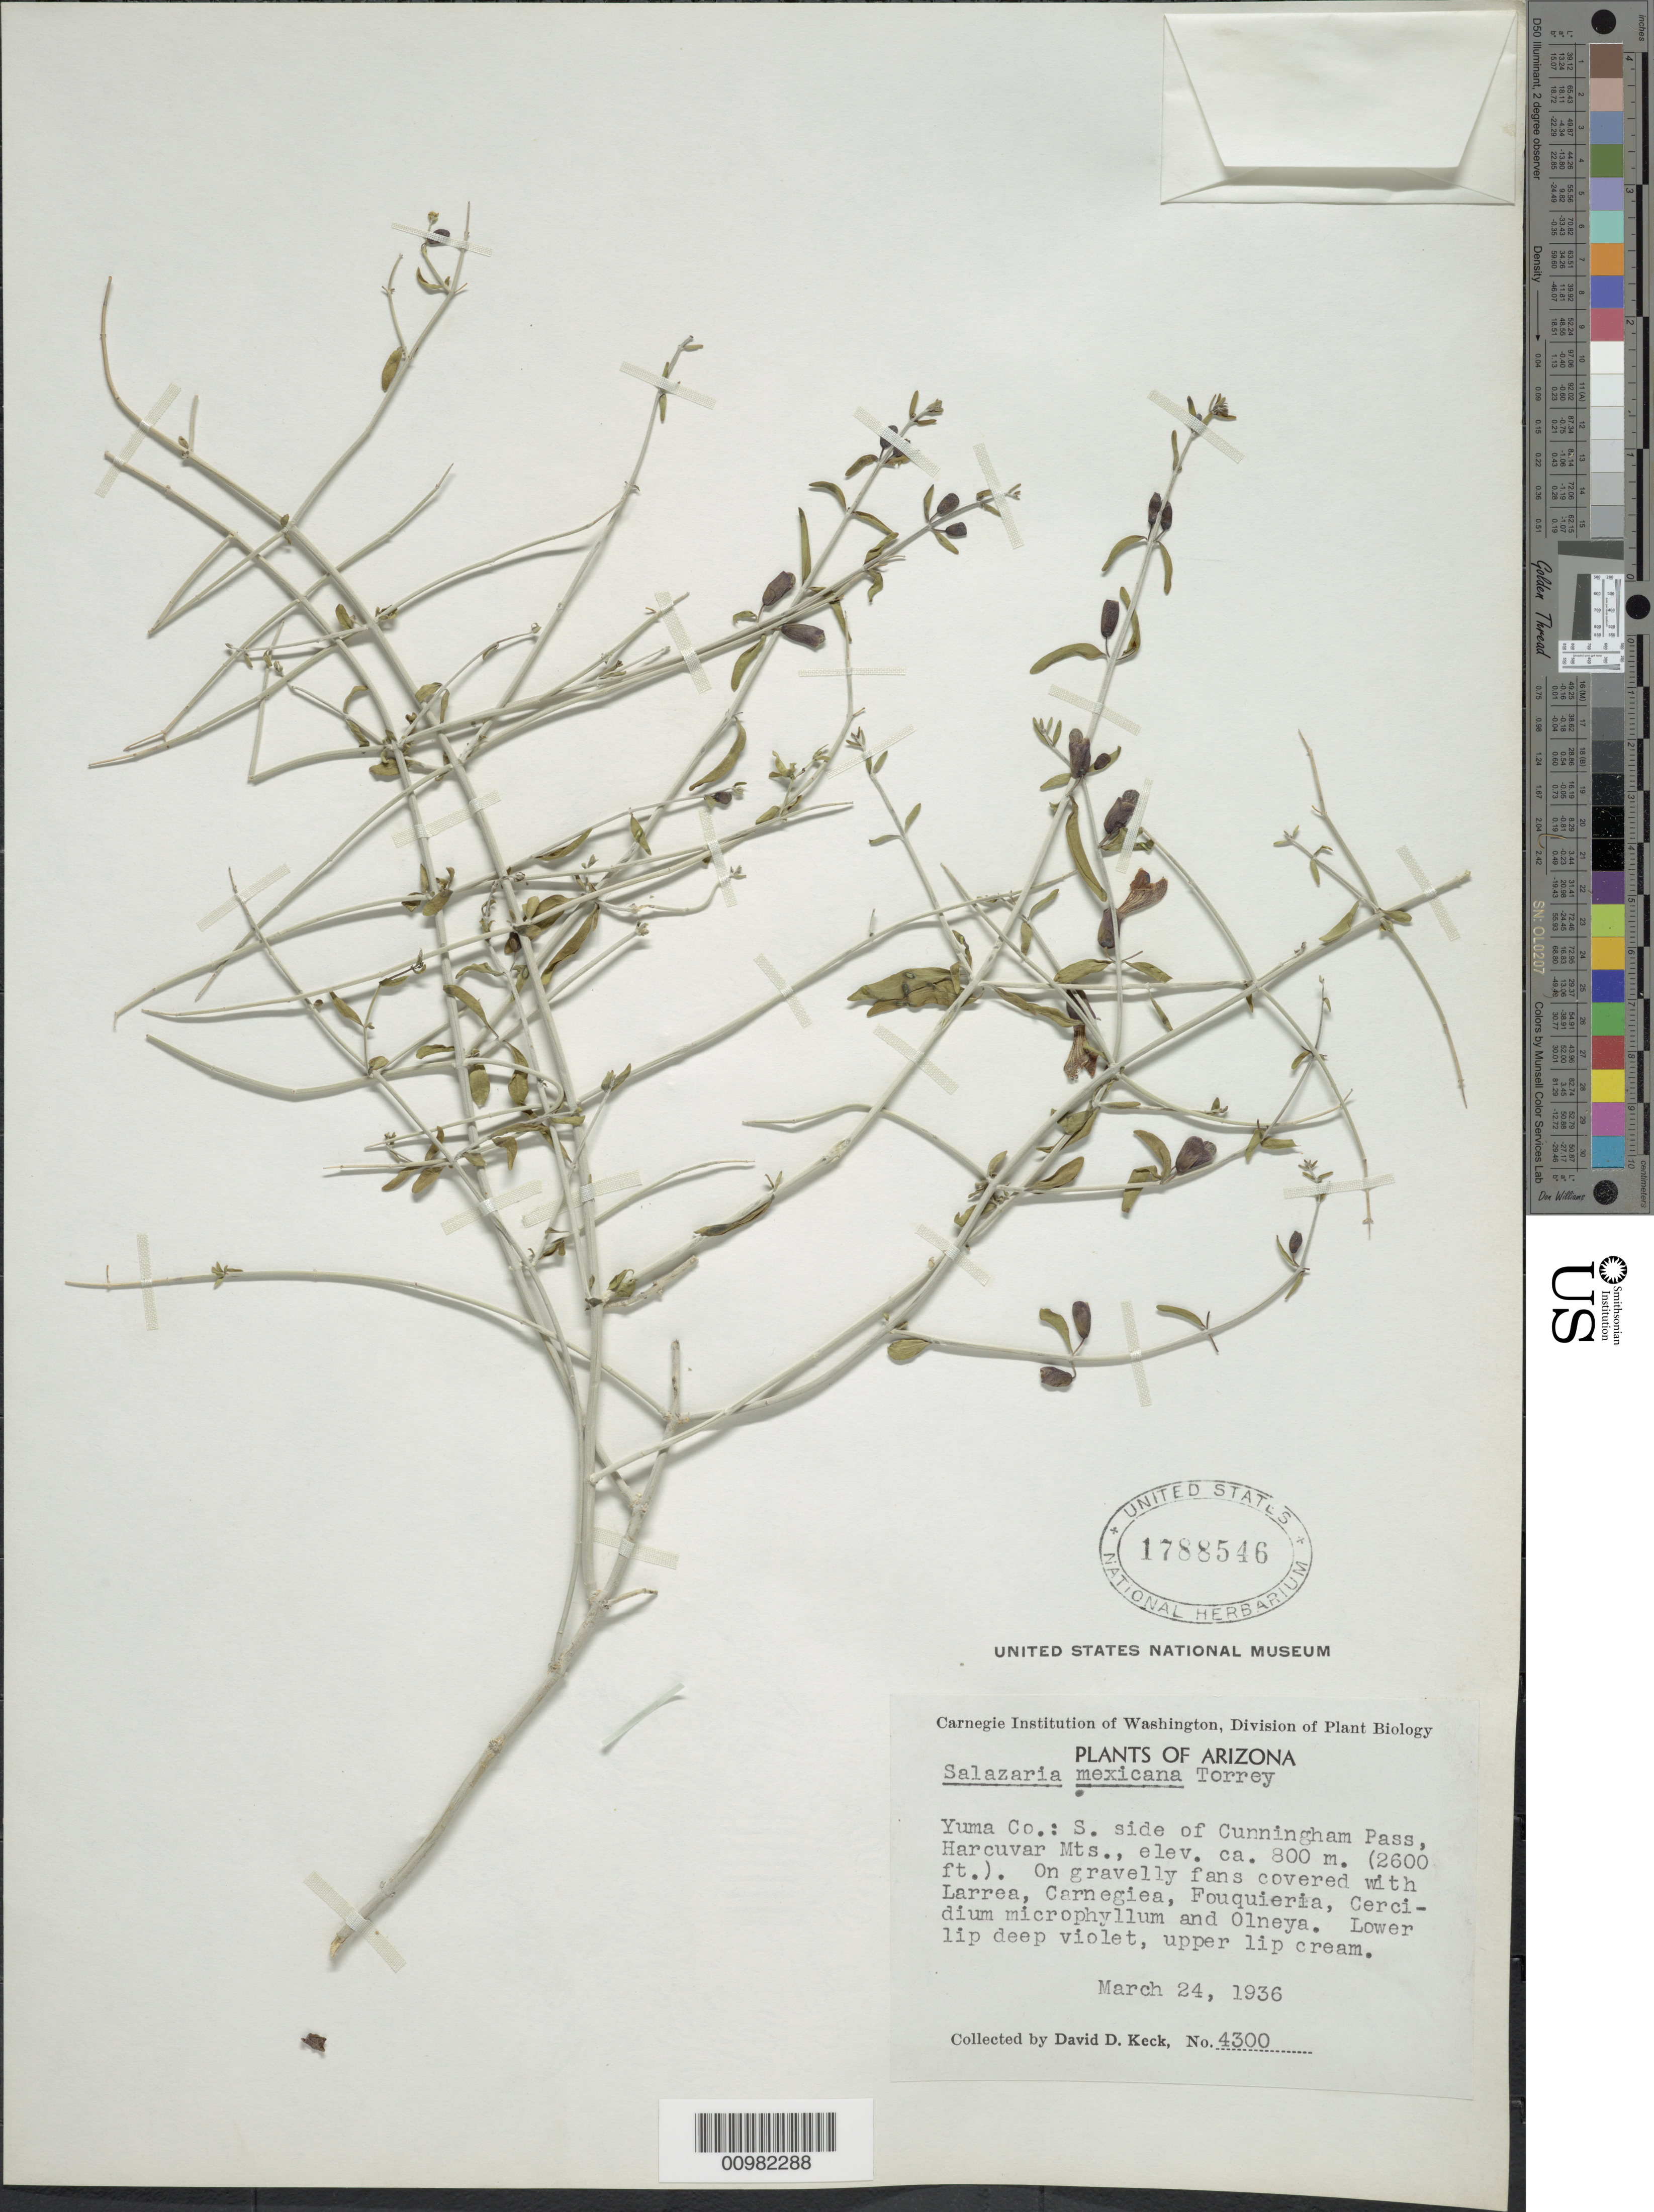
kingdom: Plantae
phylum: Tracheophyta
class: Magnoliopsida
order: Lamiales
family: Lamiaceae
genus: Salazaria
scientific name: Salazaria mexicana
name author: Torr.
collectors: D. D. Keck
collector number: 4300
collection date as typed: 24 Mar 1936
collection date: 1936-03-24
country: United States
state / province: Arizona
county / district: Yuma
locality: Harcuvar Mts.; S. side of Cunningham Pass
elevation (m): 800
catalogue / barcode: US 1788546